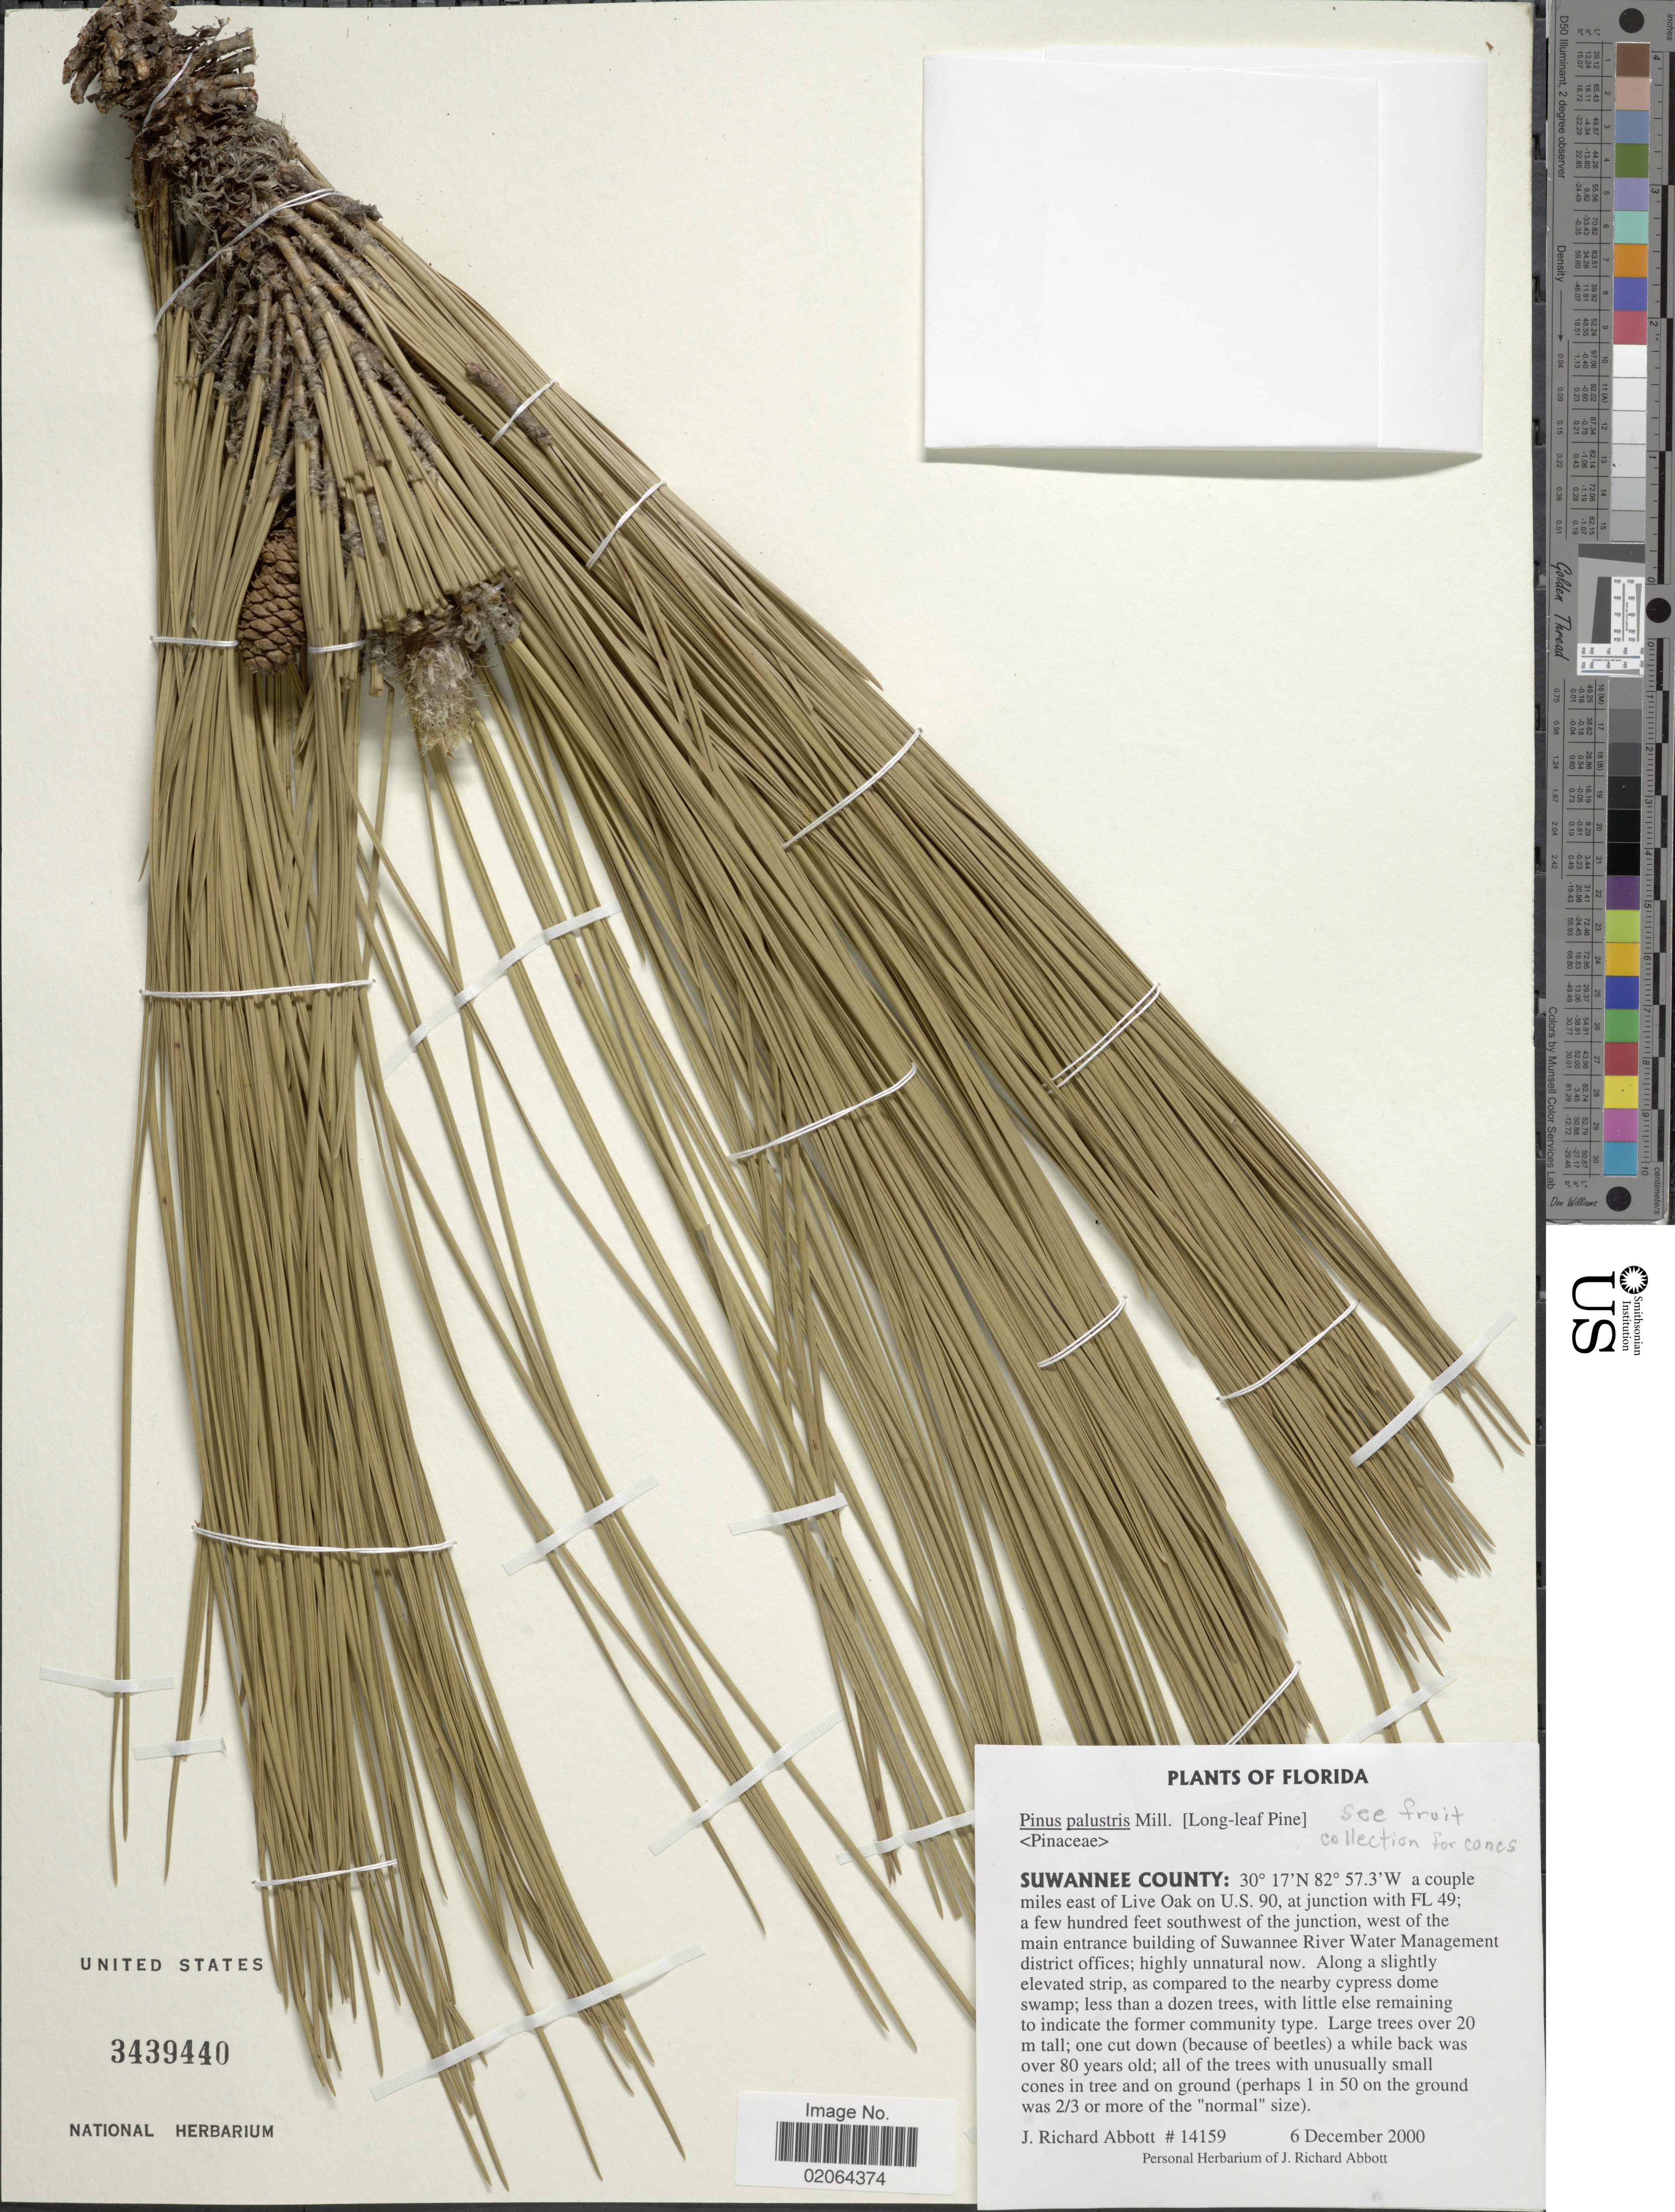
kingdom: Plantae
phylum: Tracheophyta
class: Pinopsida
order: Pinales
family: Pinaceae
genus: Pinus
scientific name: Pinus palustris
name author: Mill.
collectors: J. R. Abbott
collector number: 14159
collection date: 2000-12-06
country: United States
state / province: Florida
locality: Florida, Suwannee County: a couple miles east of Live Oak oon U.S. 90, at junction, west of the main entrance building of Suwannee River Water management district offices.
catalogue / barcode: US 3439440